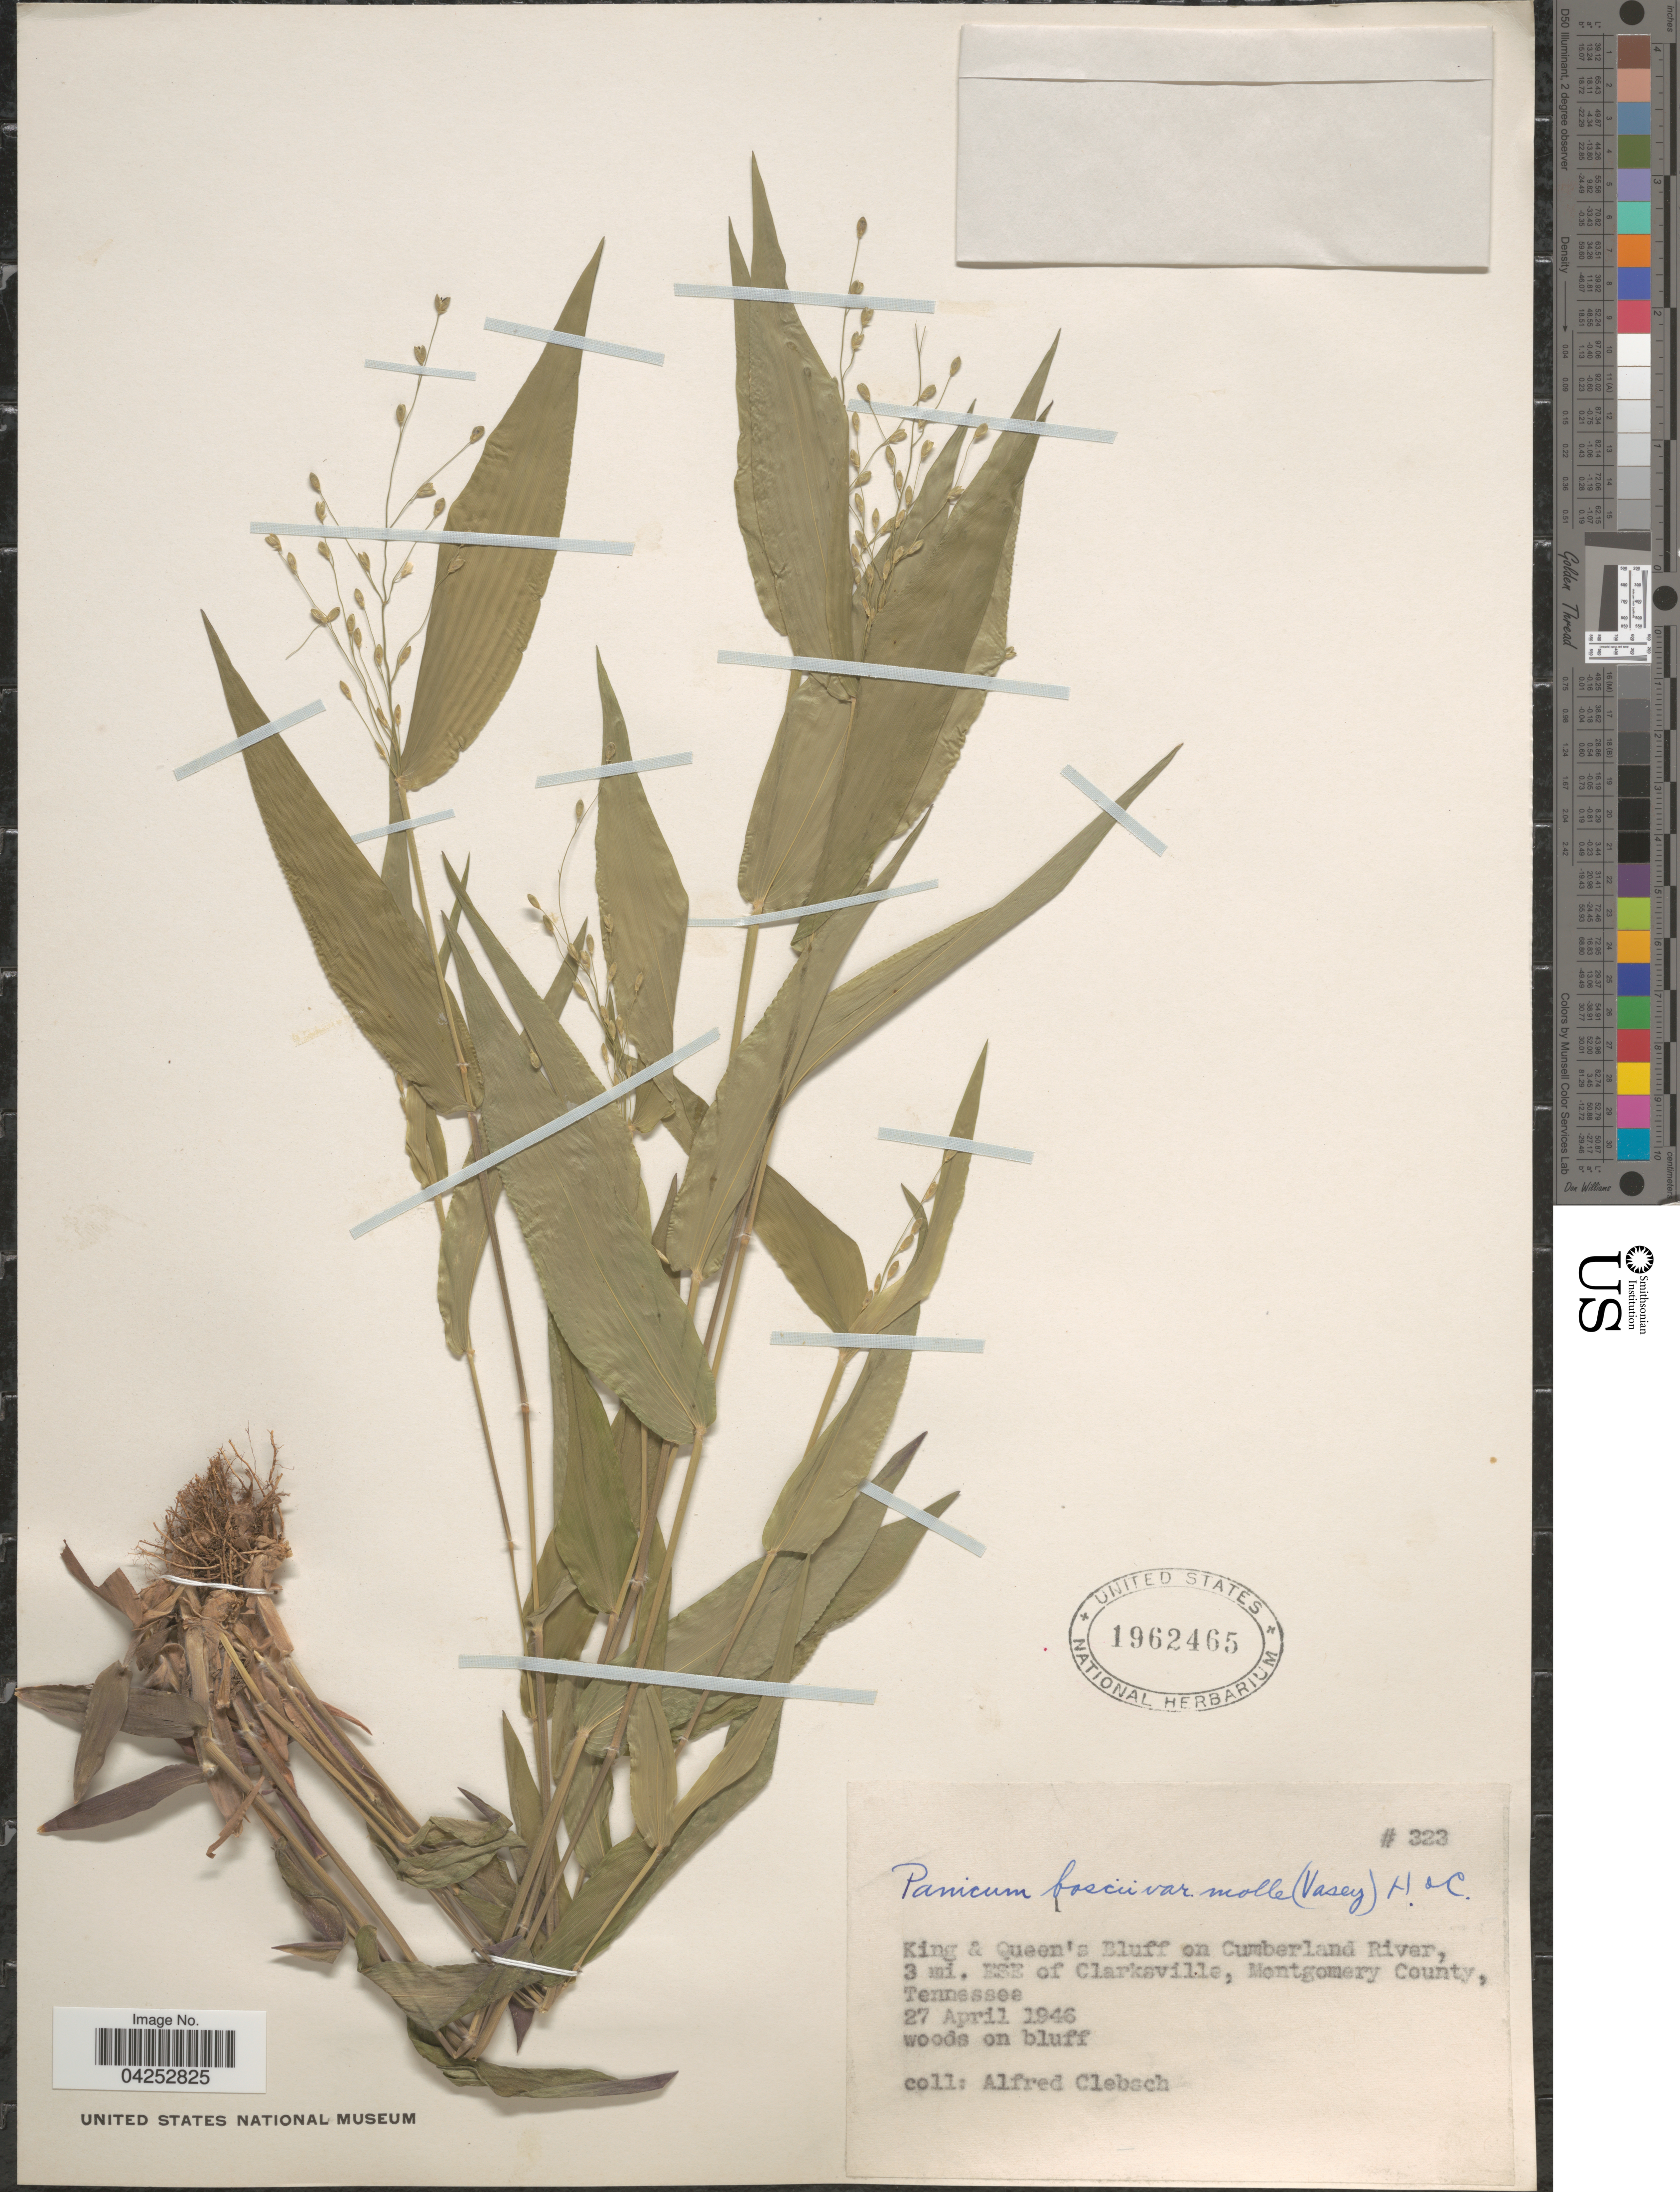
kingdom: Plantae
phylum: Tracheophyta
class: Liliopsida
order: Poales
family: Poaceae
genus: Dichanthelium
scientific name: Dichanthelium boscii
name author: (Poir.) Gould & C.A. Clark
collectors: A. Clebsch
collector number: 323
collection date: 1946-04-27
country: United States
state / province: Tennessee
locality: King & Queen's Bluff on Cumberland River, 3 mi. ESE of Clarksville, Montgomery County.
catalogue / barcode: US 1962465